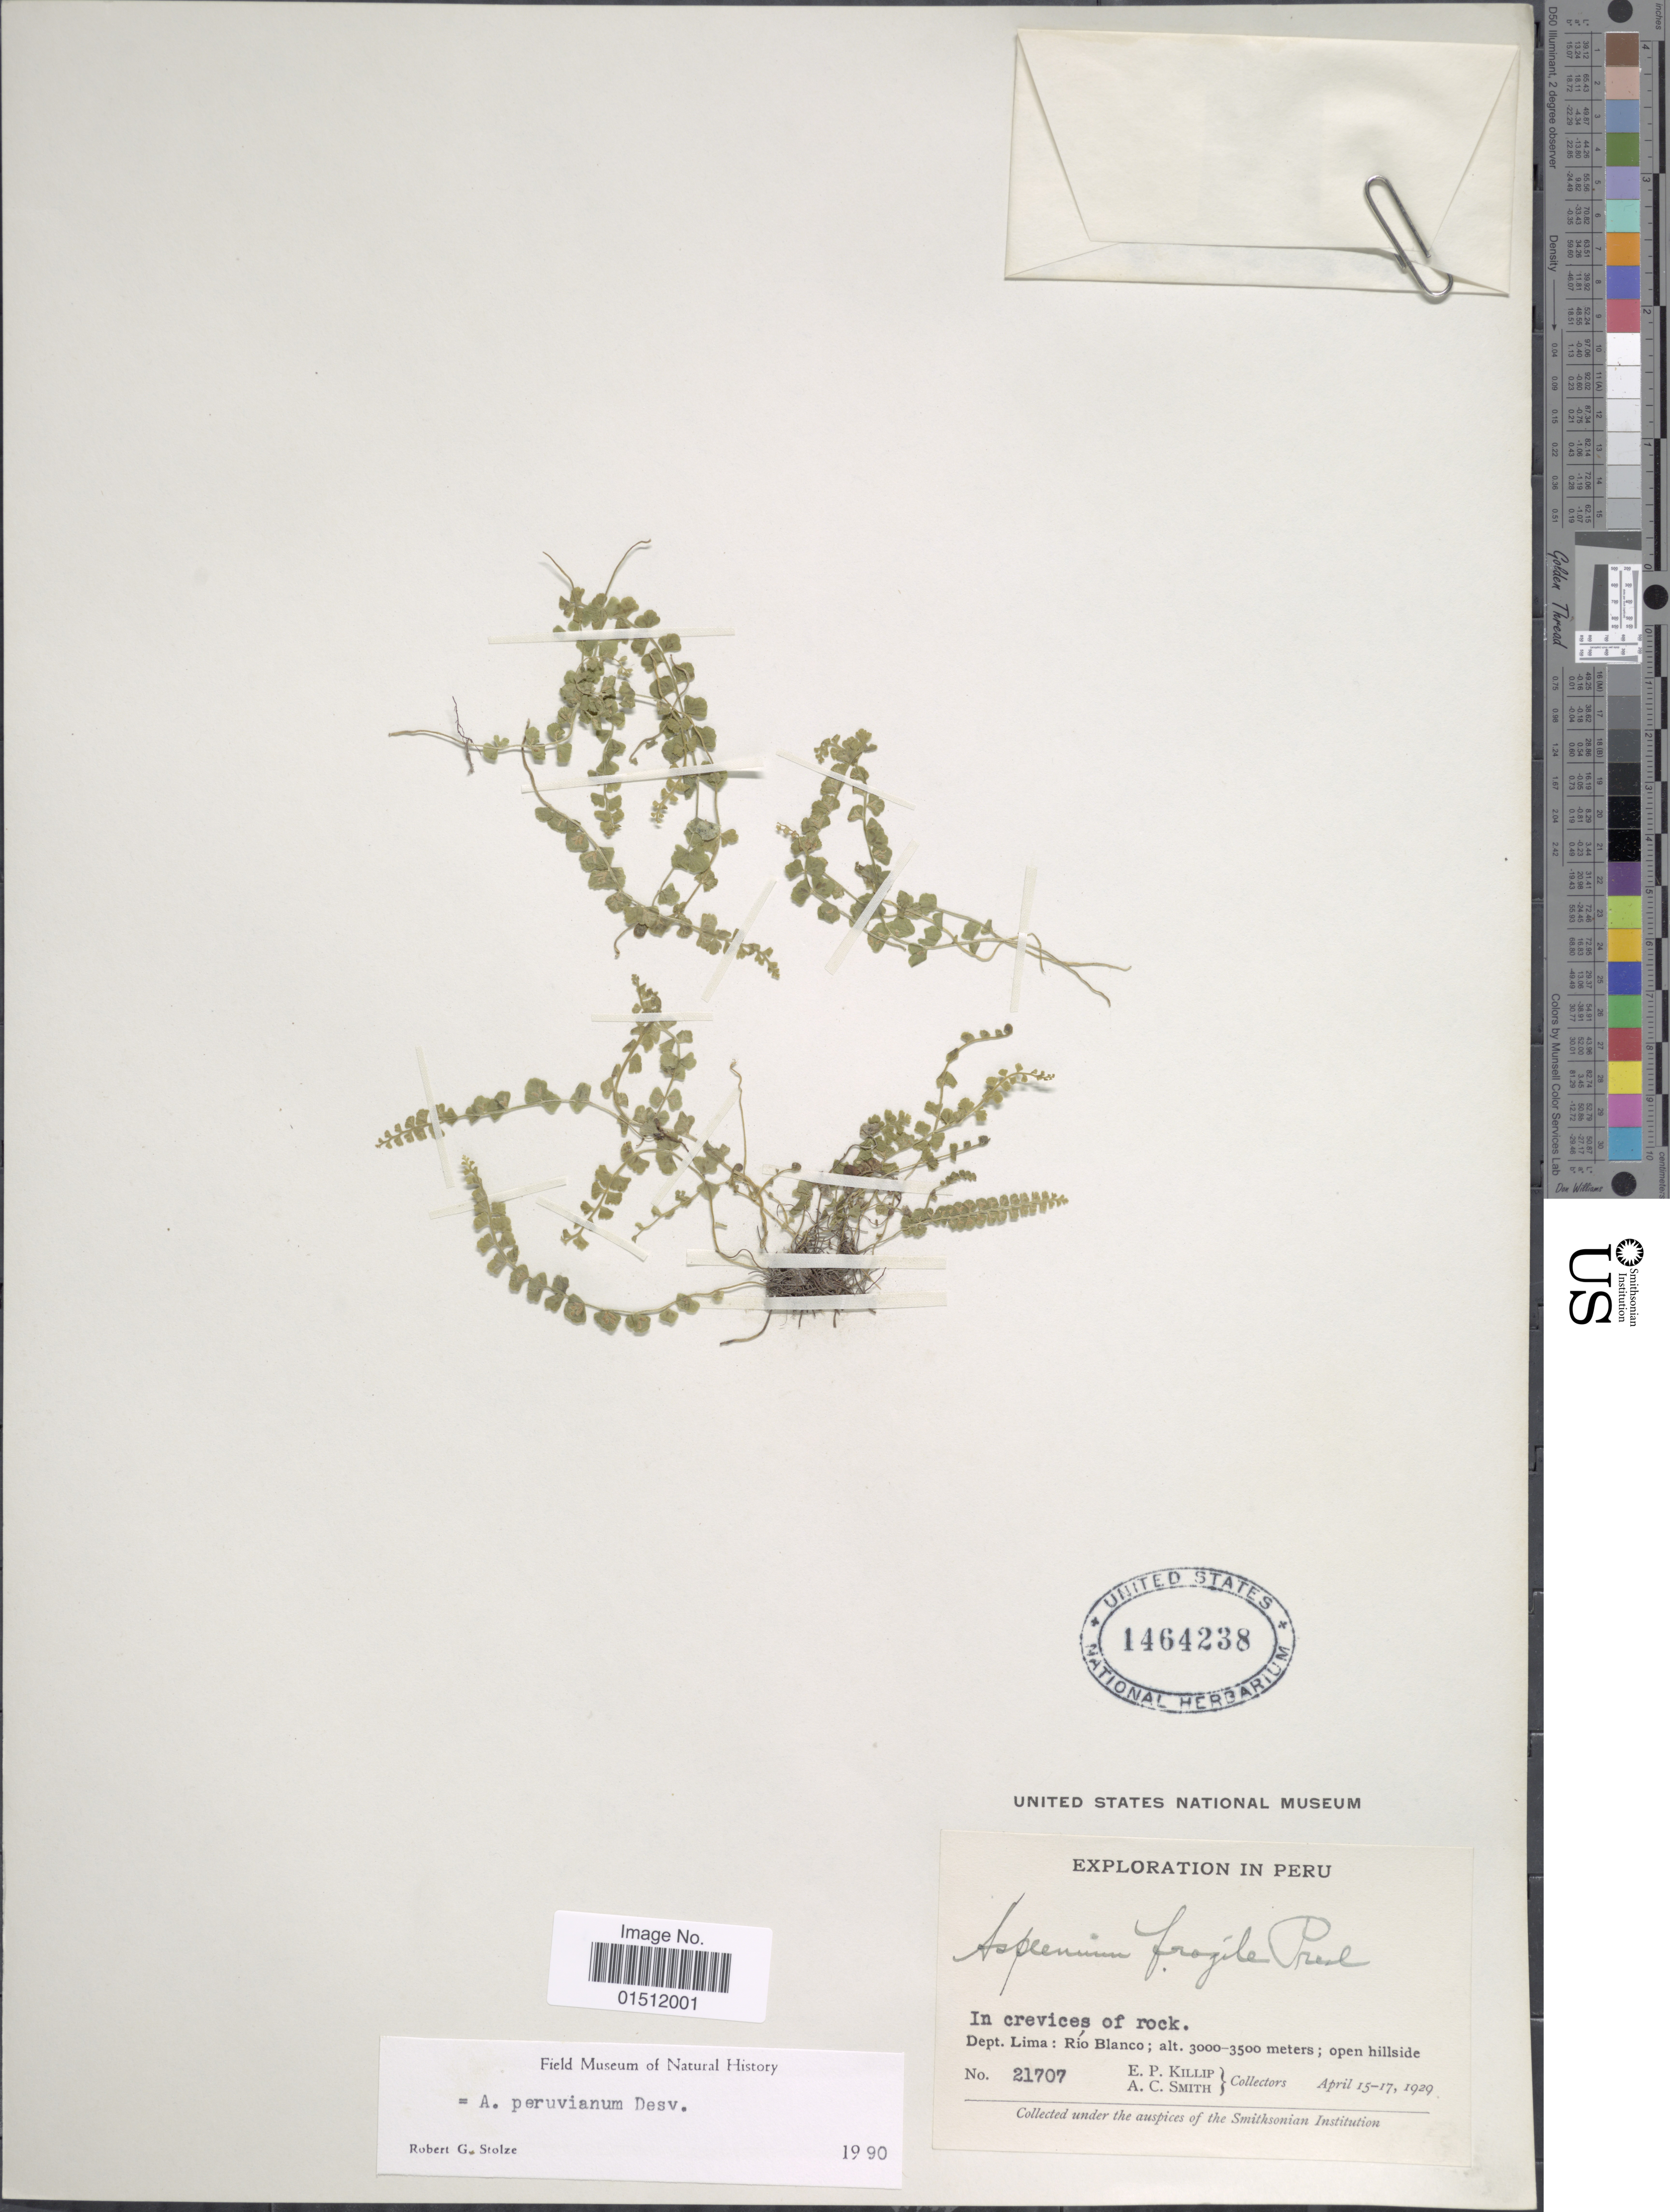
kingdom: Plantae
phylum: Tracheophyta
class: Polypodiopsida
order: Polypodiales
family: Aspleniaceae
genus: Asplenium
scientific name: Asplenium peruvianum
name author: Desv.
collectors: E. P. Killip & A. C. Smith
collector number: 21707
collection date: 1929-04-15/1929-04-17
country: Peru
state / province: Lima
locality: Dept. Lima:Rio Blanco.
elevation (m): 3000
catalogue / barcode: US 1464238